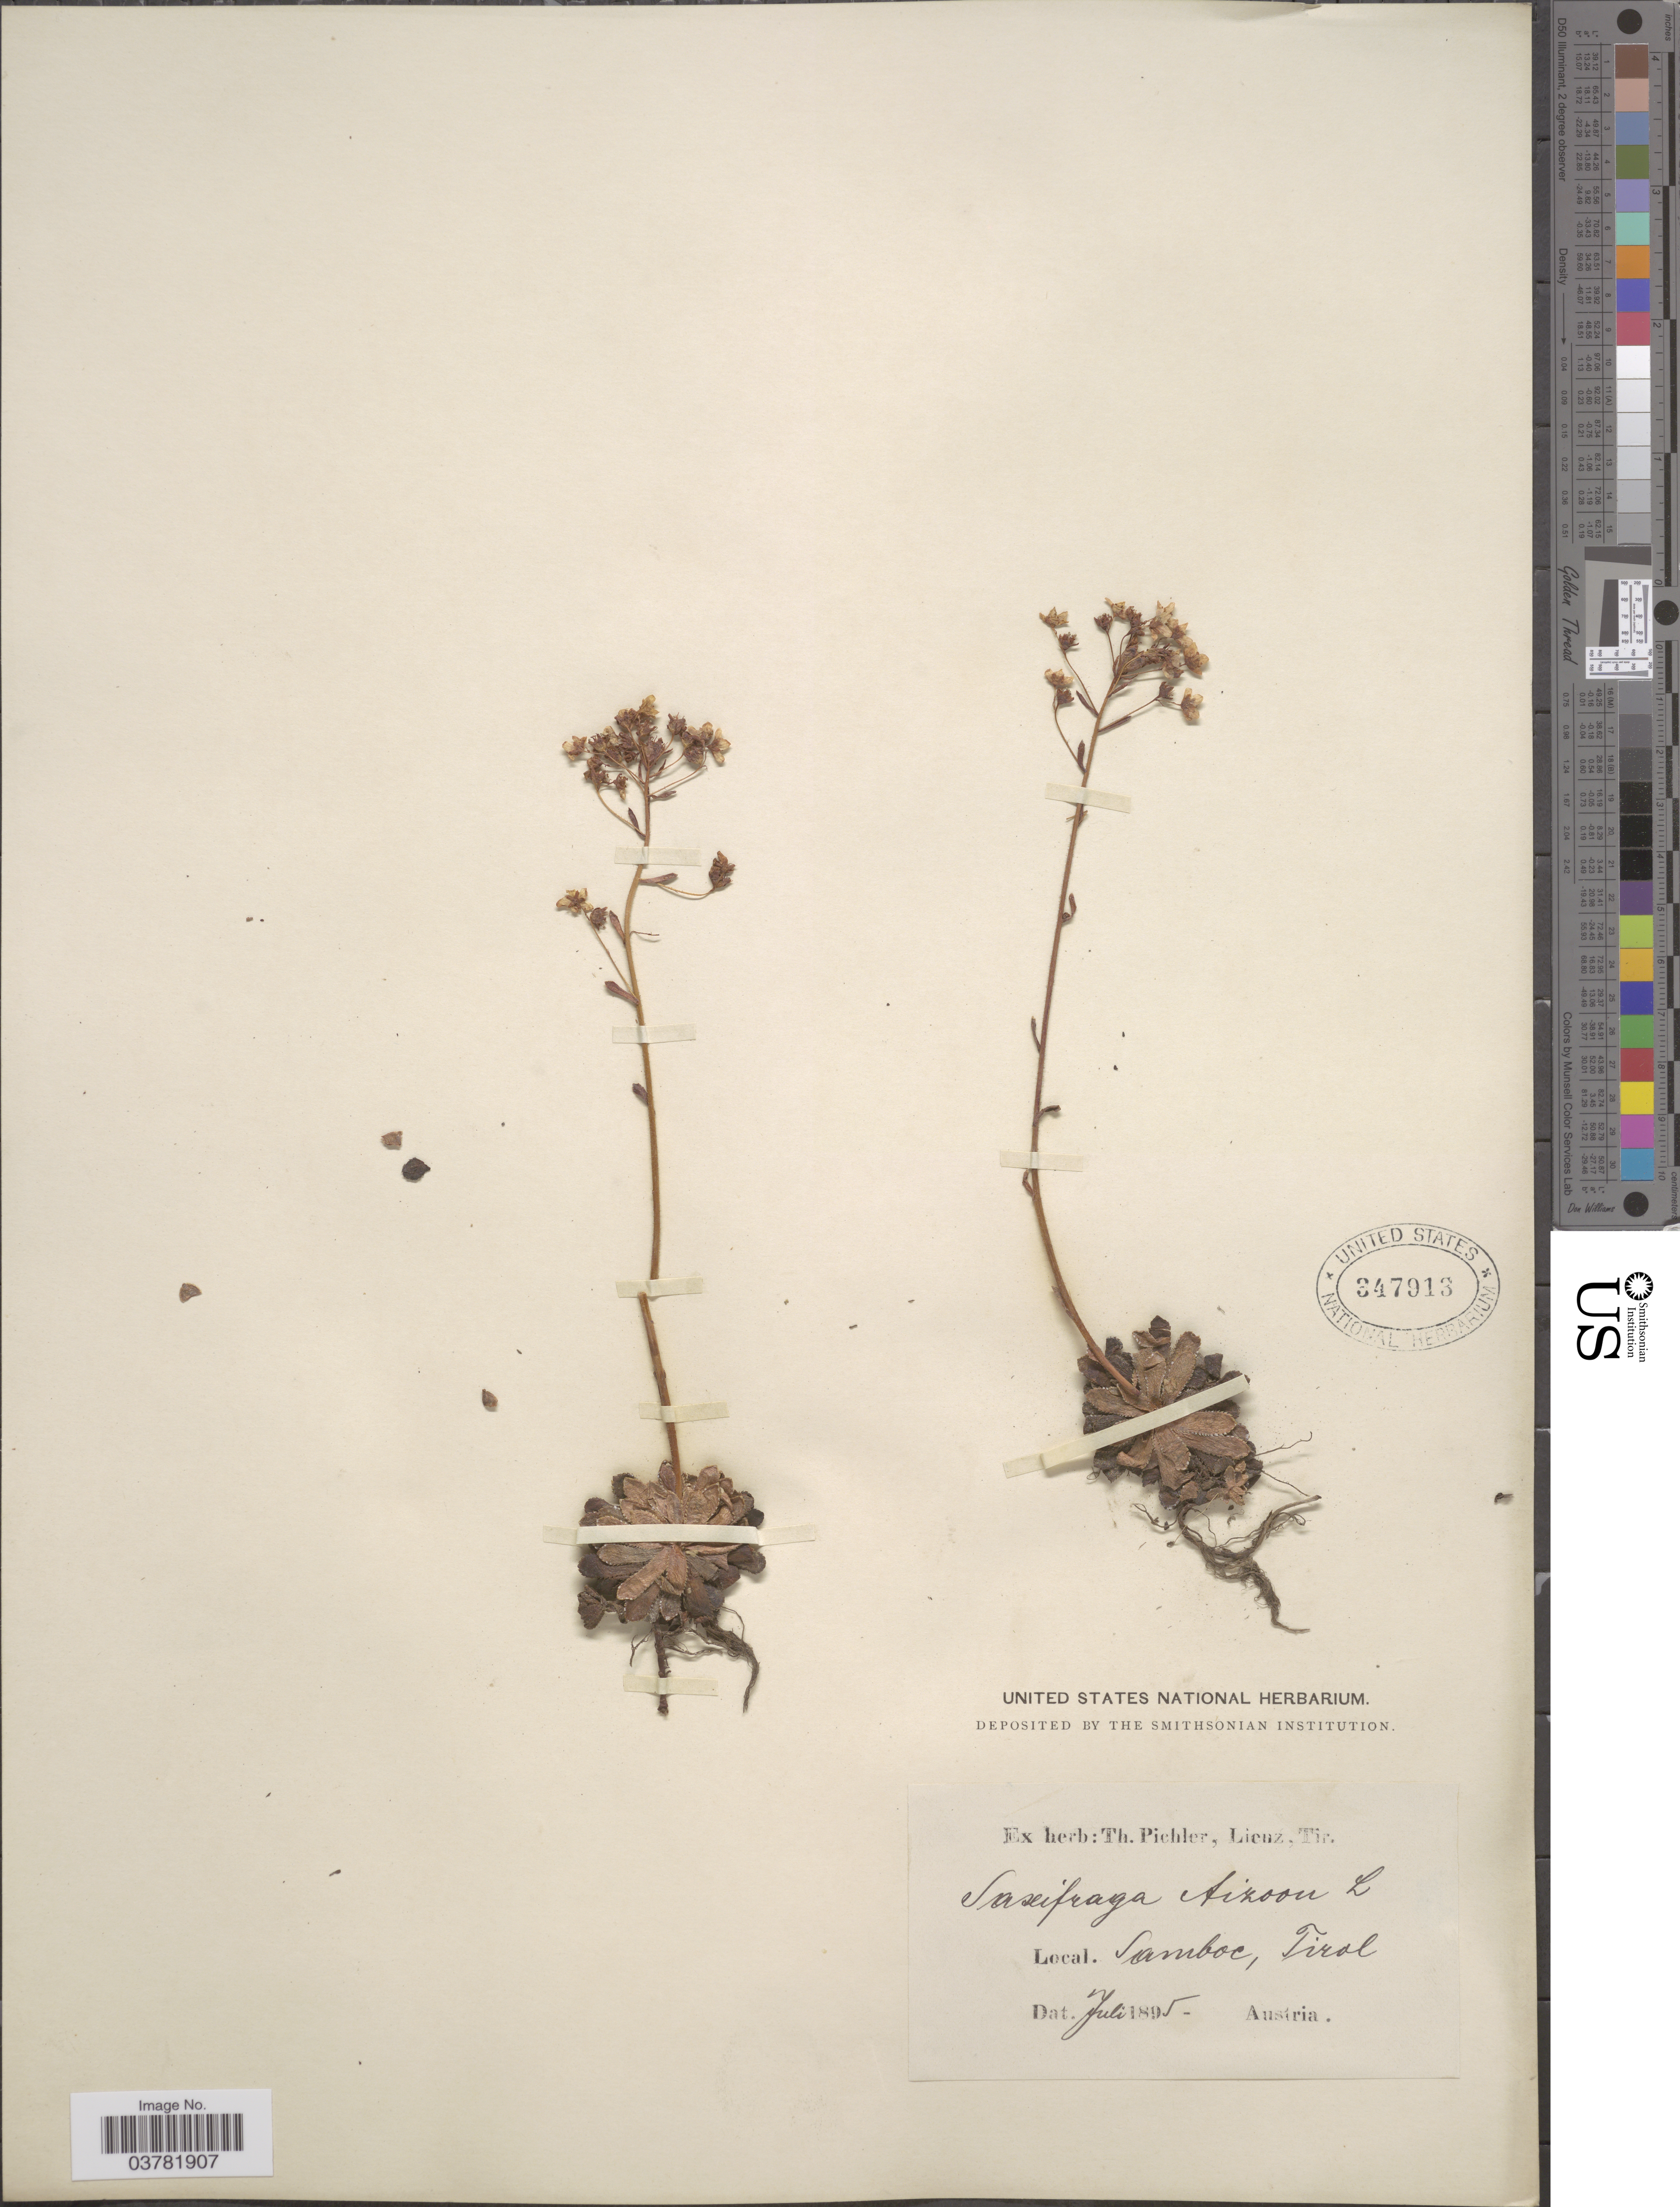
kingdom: Plantae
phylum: Tracheophyta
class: Magnoliopsida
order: Saxifragales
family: Saxifragaceae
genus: Saxifraga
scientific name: Saxifraga aizoon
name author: Jacq.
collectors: ex herb. T. Pichler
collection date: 1895-07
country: Austria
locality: Samboc. [interpreted]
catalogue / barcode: US 347913